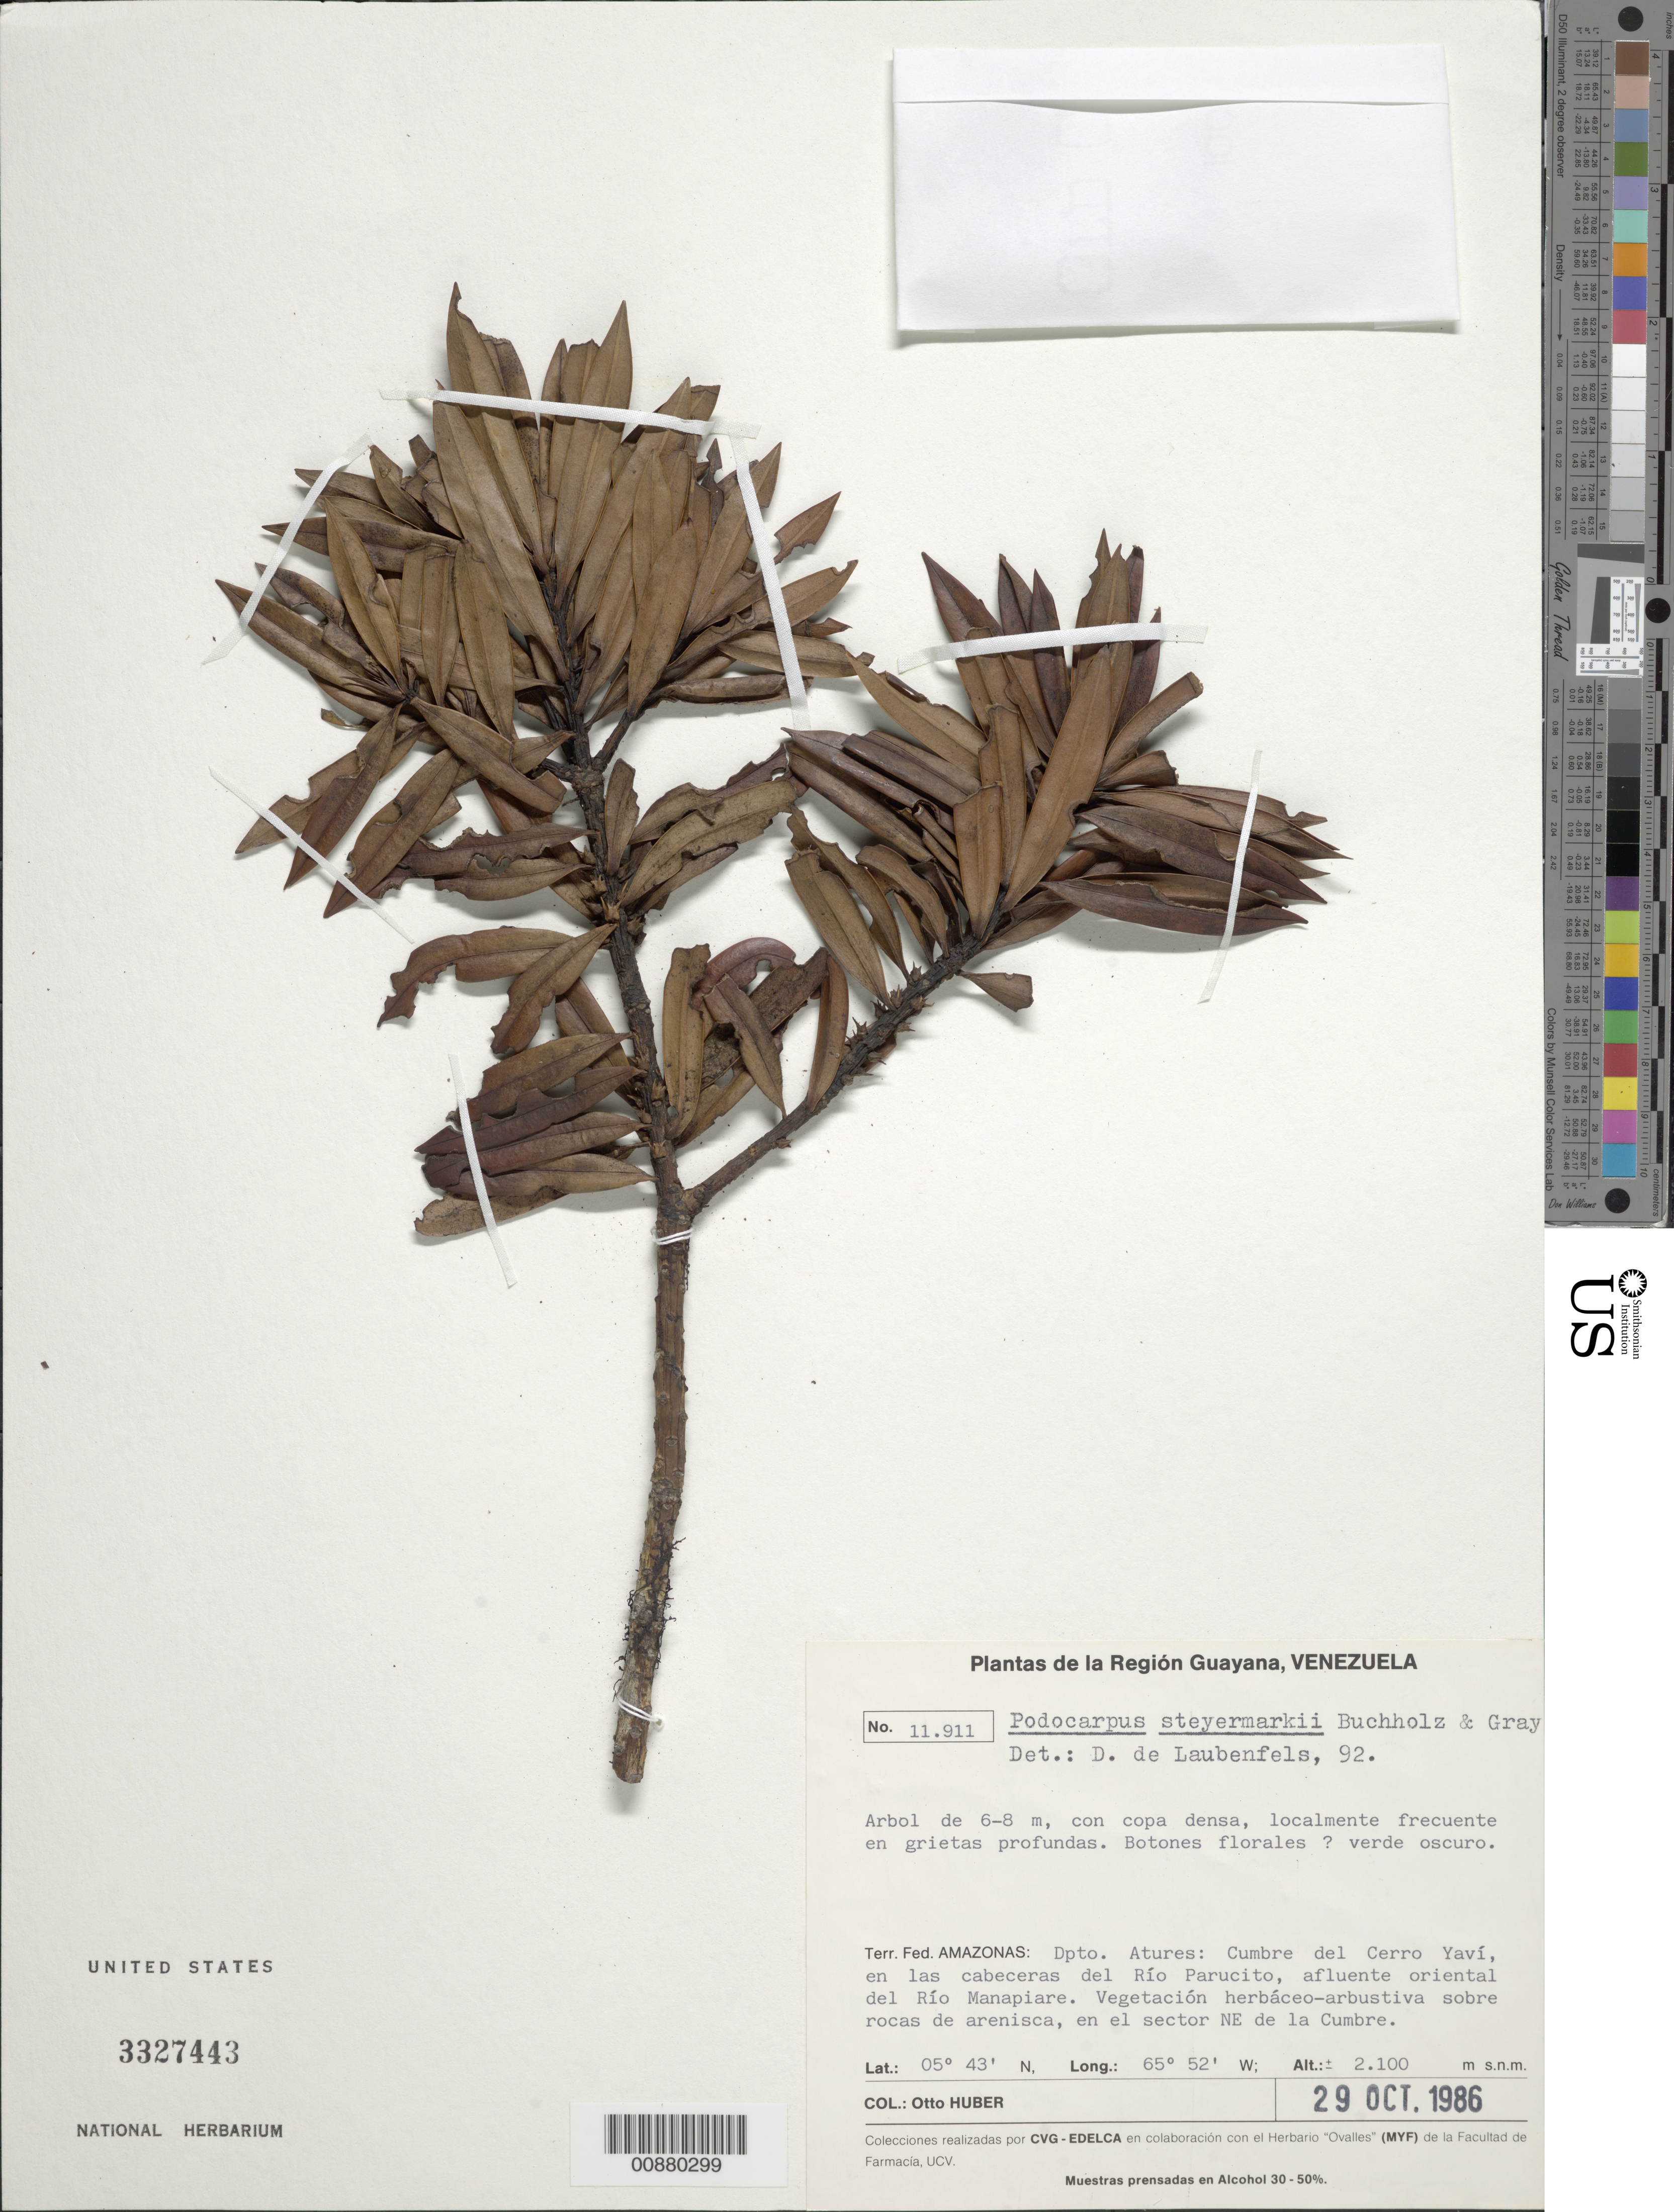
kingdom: Plantae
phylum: Tracheophyta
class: Pinopsida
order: Pinales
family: Podocarpaceae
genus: Podocarpus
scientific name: Podocarpus steyermarkii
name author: J. Buchholz & N.E. Gray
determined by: Laubenfels, D. J. de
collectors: O. Huber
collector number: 11911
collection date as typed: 29-Oct-86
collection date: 1986-10-29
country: Venezuela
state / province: Amazonas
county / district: Atures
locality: Cerro Yaví cumbre, cabeceras de Río Parucito (affl. Río Manapiare), sector NE de la cumbre.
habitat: Vegetación herbaceo-arbustiva sobre rocas de arnisca; en grietas profundas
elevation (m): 2100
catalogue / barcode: US 3327443